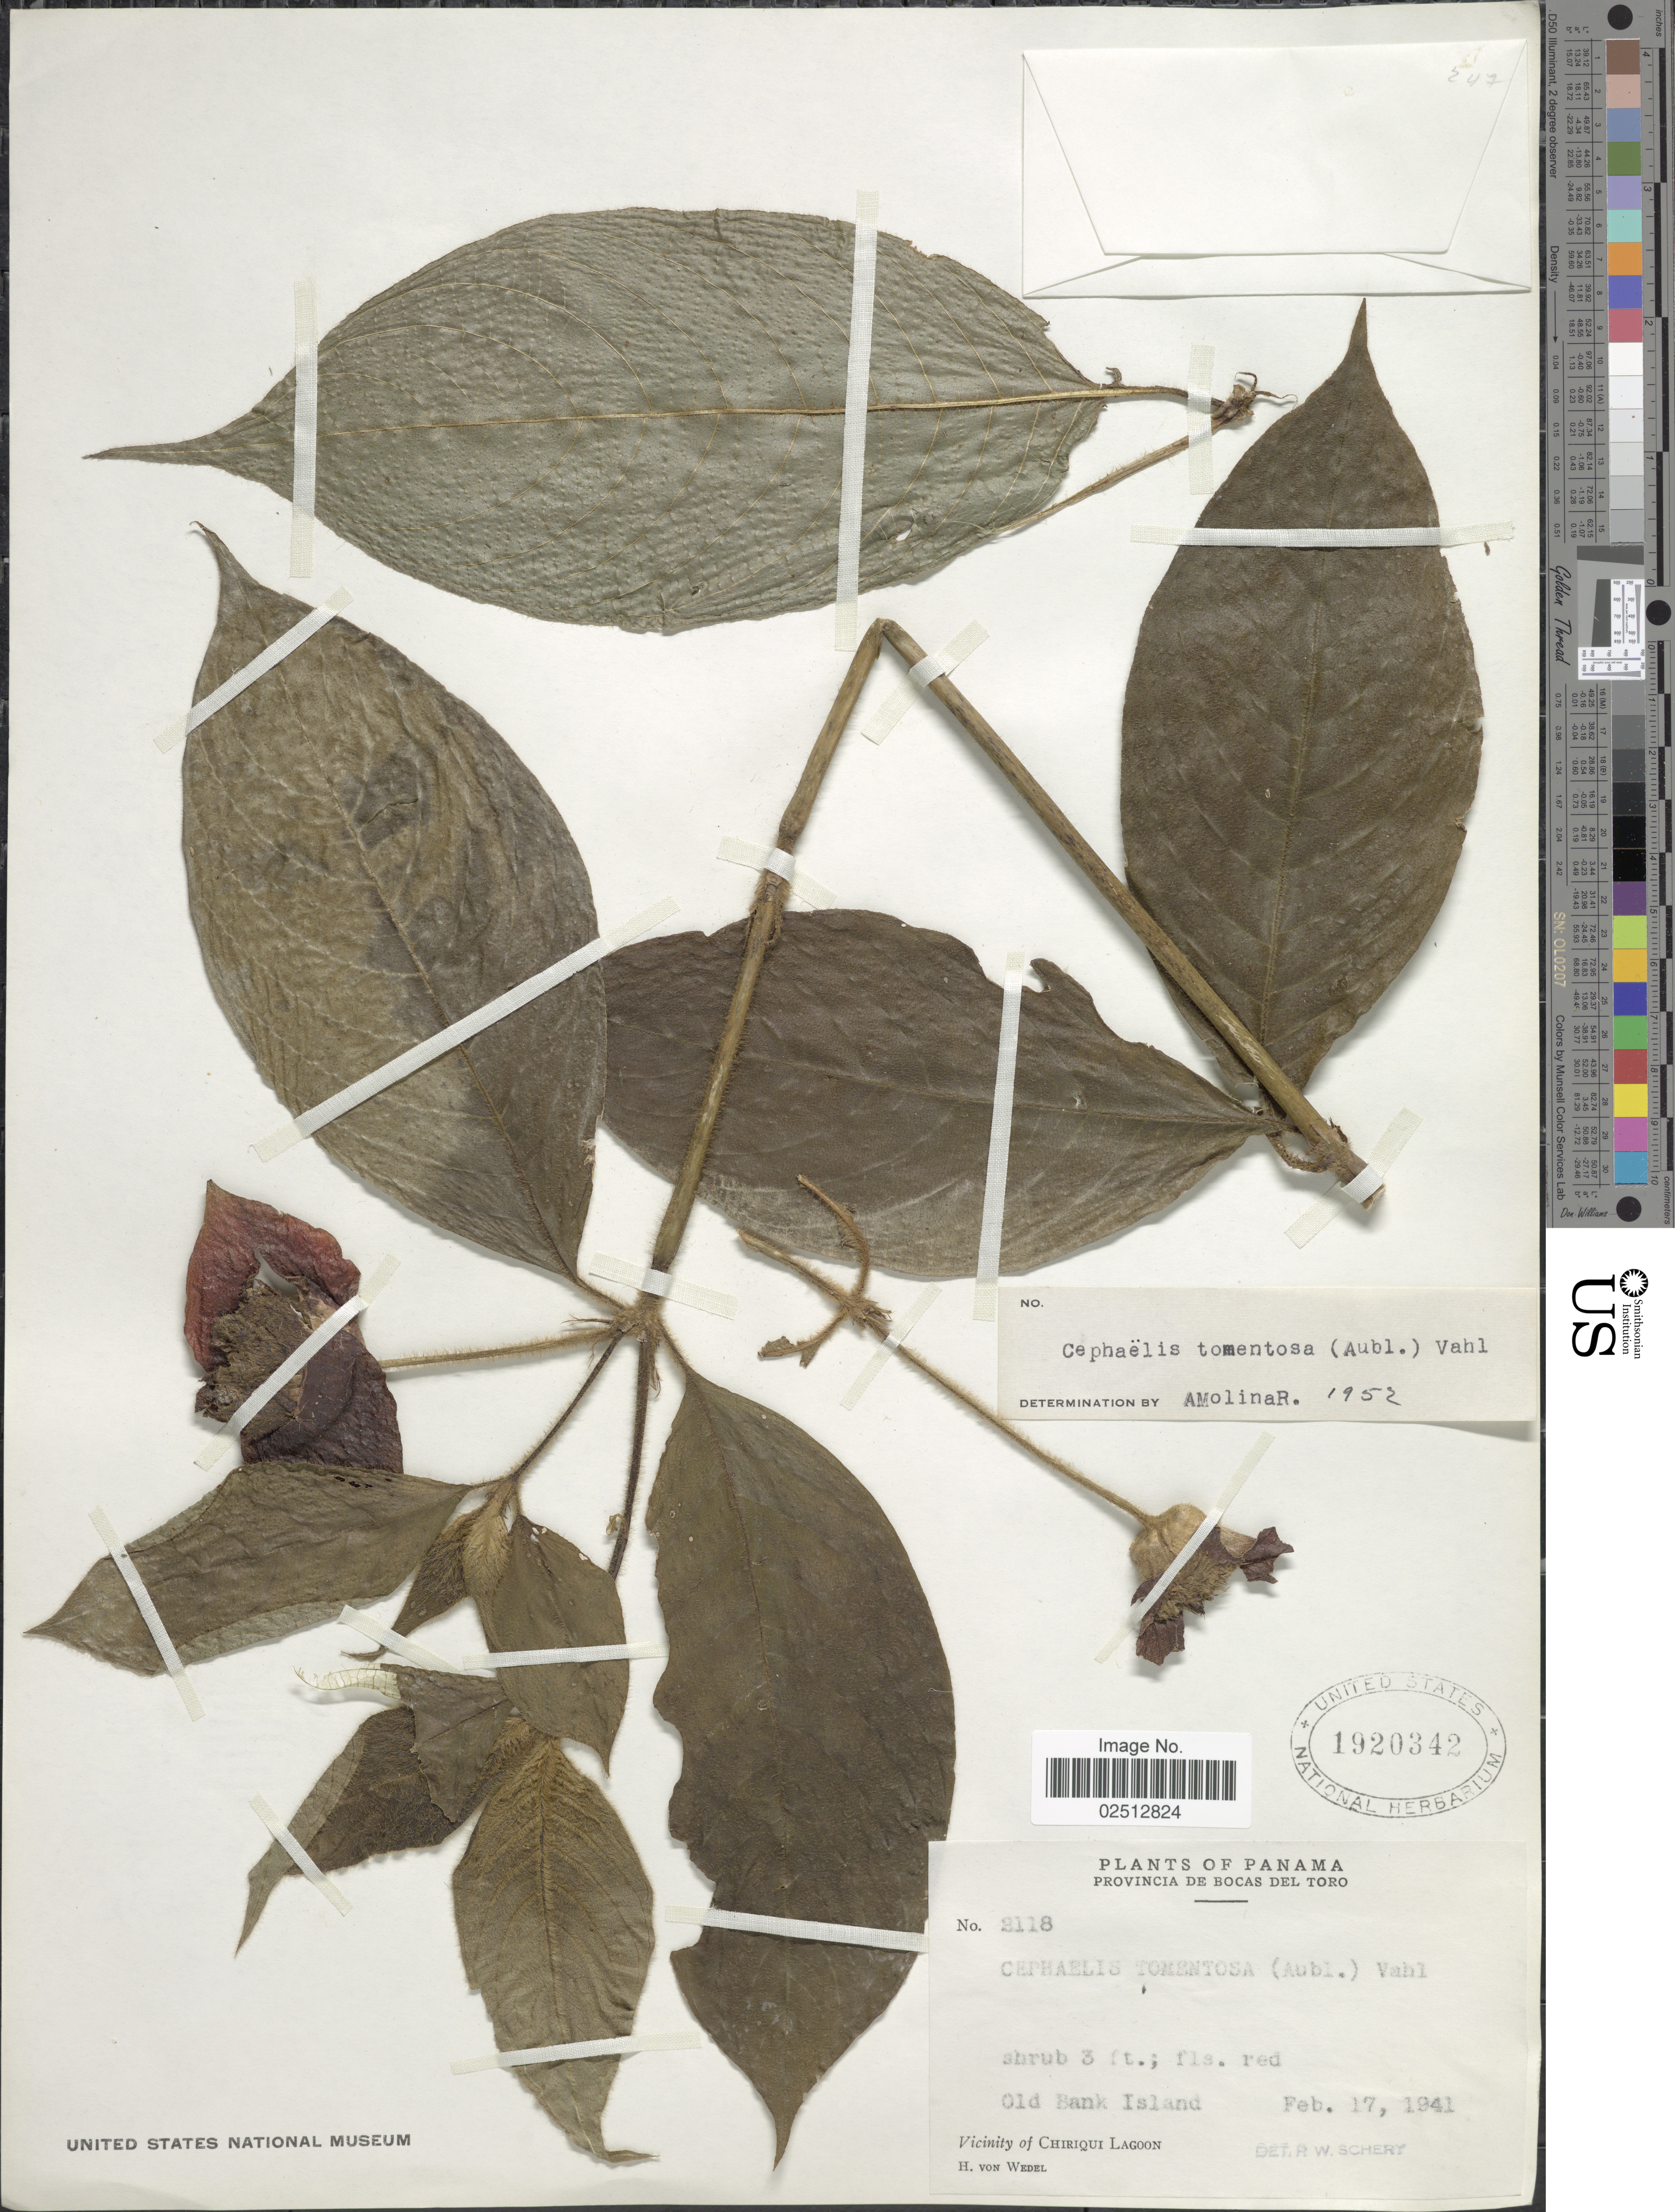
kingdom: Plantae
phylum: Tracheophyta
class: Magnoliopsida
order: Gentianales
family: Rubiaceae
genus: Psychotria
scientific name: Psychotria poeppigiana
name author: Müll. Arg.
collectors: H. von Wedel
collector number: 2118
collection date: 1941-02-17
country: Panama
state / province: Bocas del Toro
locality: Provincia de Bocas del Toro. Old Bank Island. Vicinity of Chiriqui Lagoon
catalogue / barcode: US 1920342